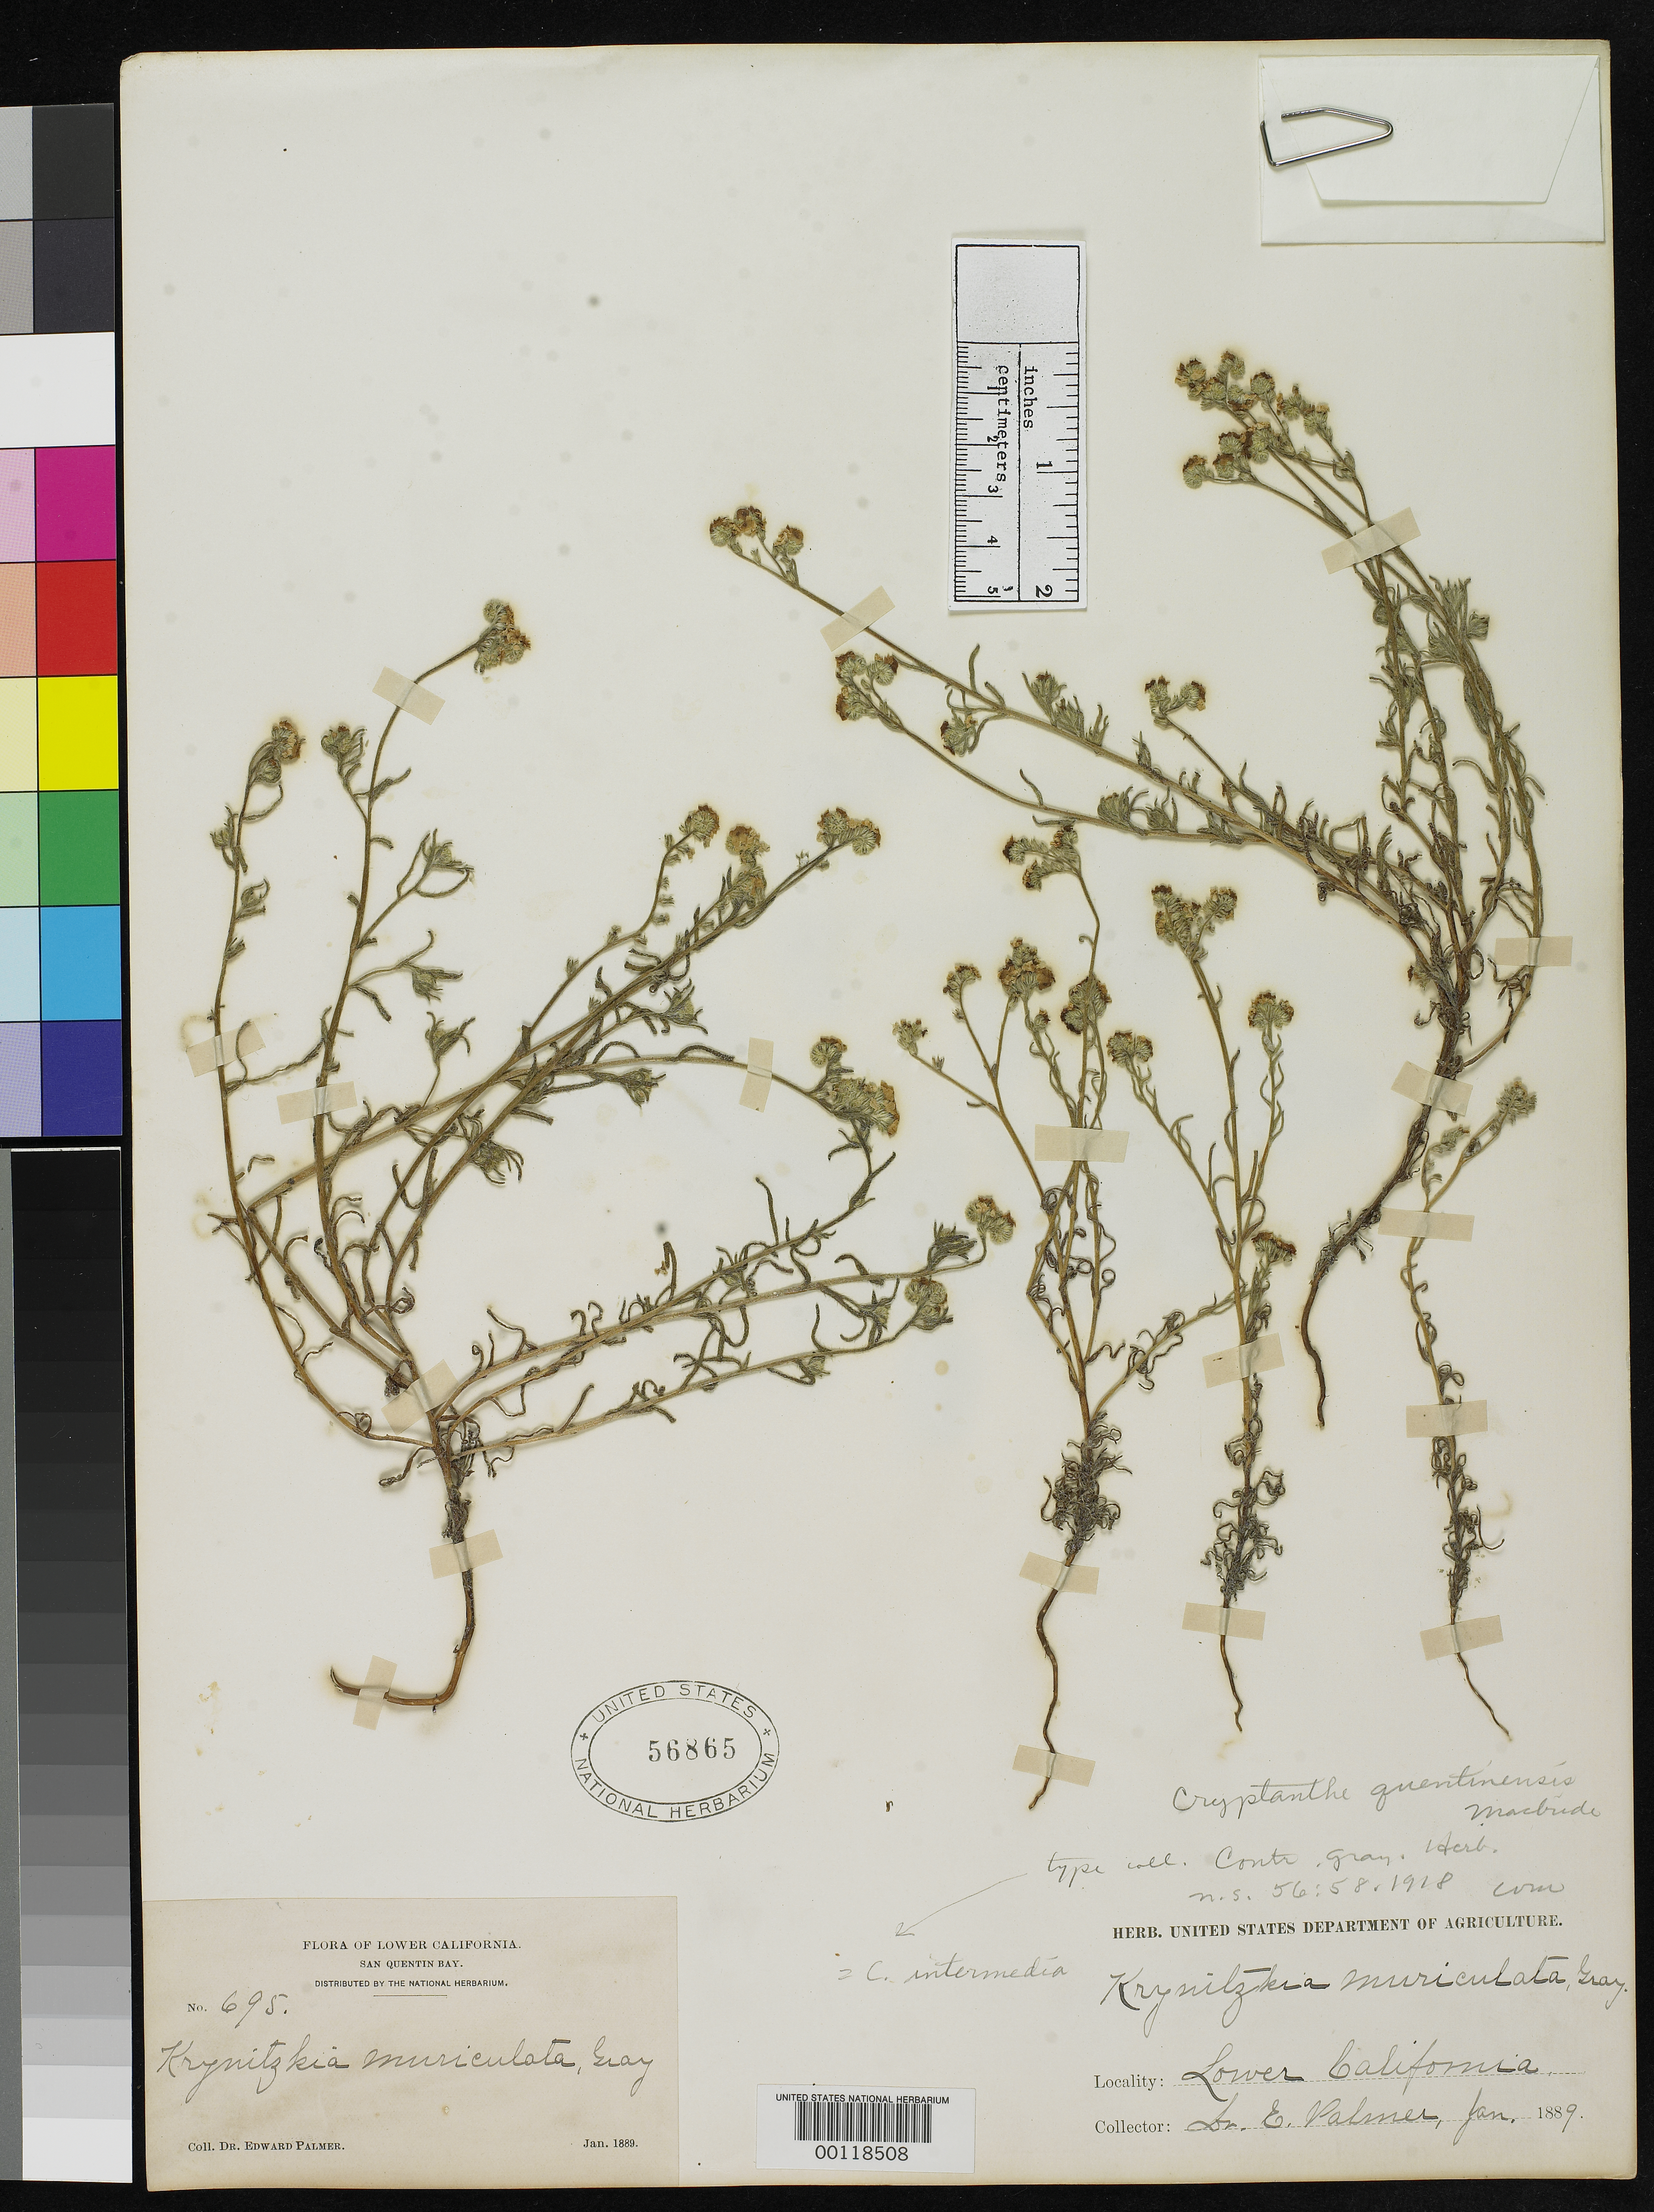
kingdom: Plantae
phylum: Tracheophyta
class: Magnoliopsida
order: Boraginales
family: Boraginaceae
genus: Cryptantha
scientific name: Cryptantha quentinensis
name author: J.F. Macbr.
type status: Isotype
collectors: E. Palmer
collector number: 695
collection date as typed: Jan 1889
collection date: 1889-01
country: Mexico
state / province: Baja California Norte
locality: San Quentin Bay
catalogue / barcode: US 56865